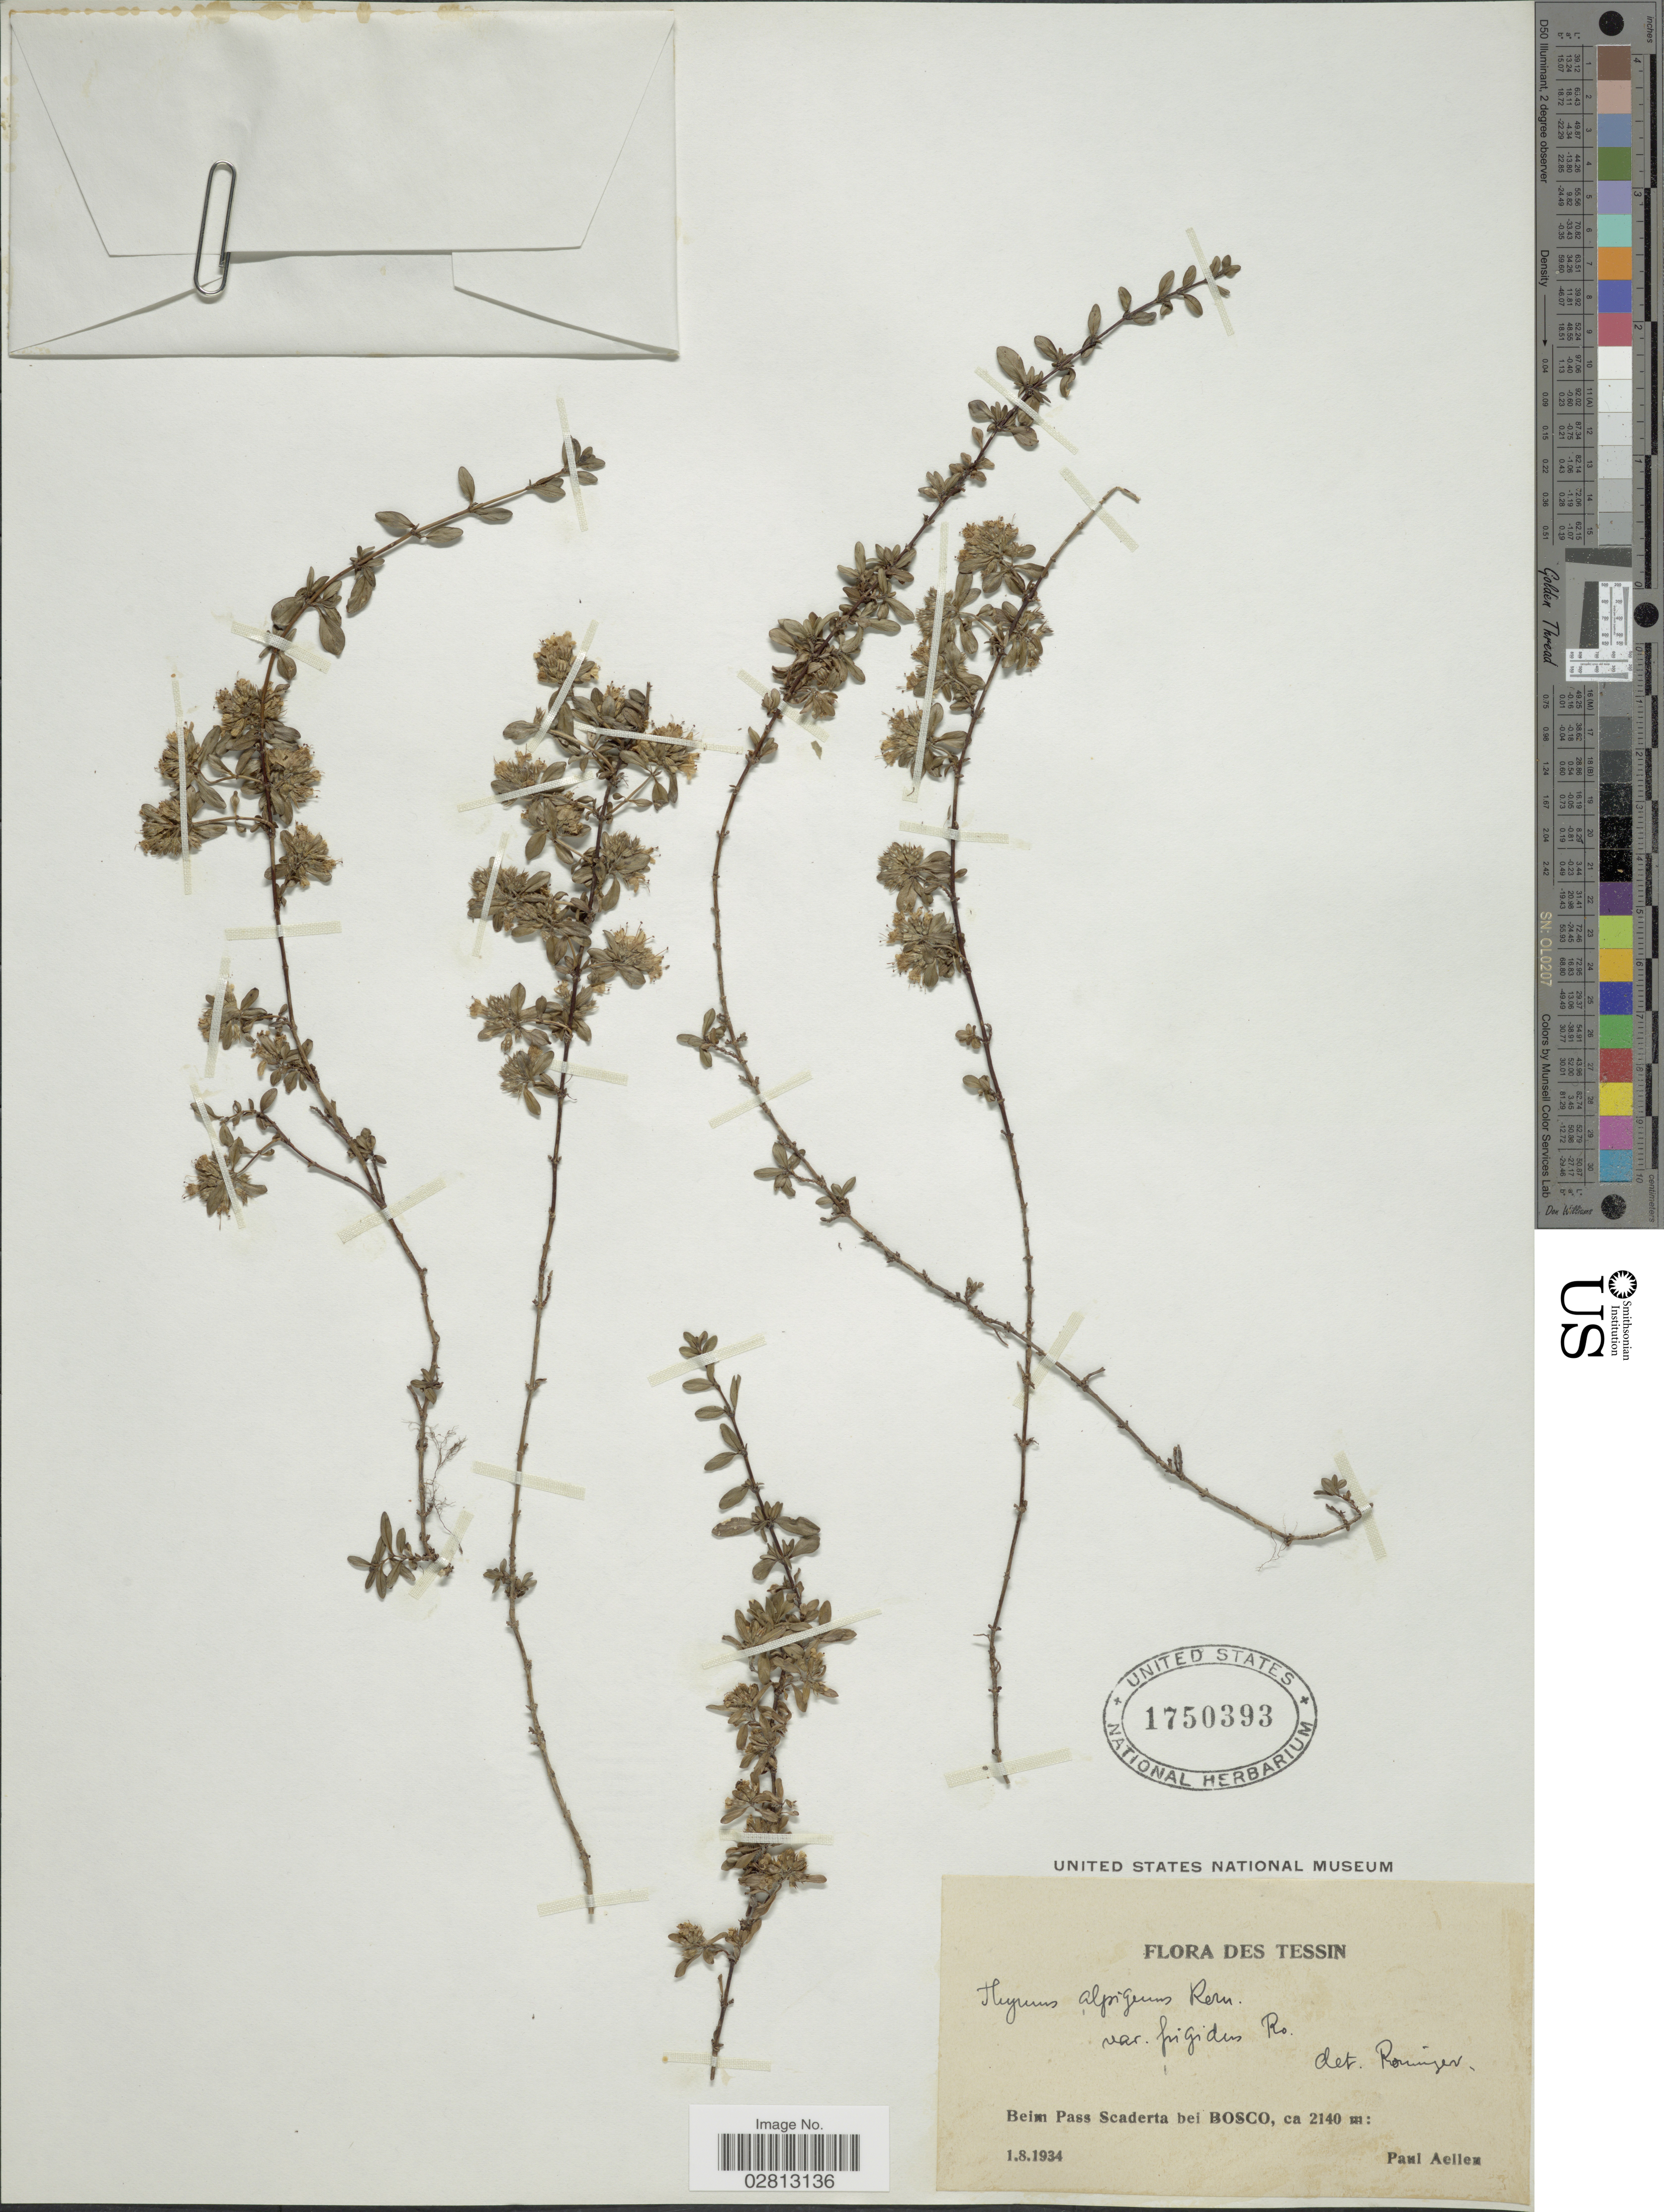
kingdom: Plantae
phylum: Tracheophyta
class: Magnoliopsida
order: Lamiales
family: Lamiaceae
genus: Thymus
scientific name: Thymus alpigenus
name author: Ronniger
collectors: P. Aellen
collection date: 1934-08-01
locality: Tessin, Beim Pass Scaderta bei Bosco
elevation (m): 2140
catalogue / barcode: US 1750393